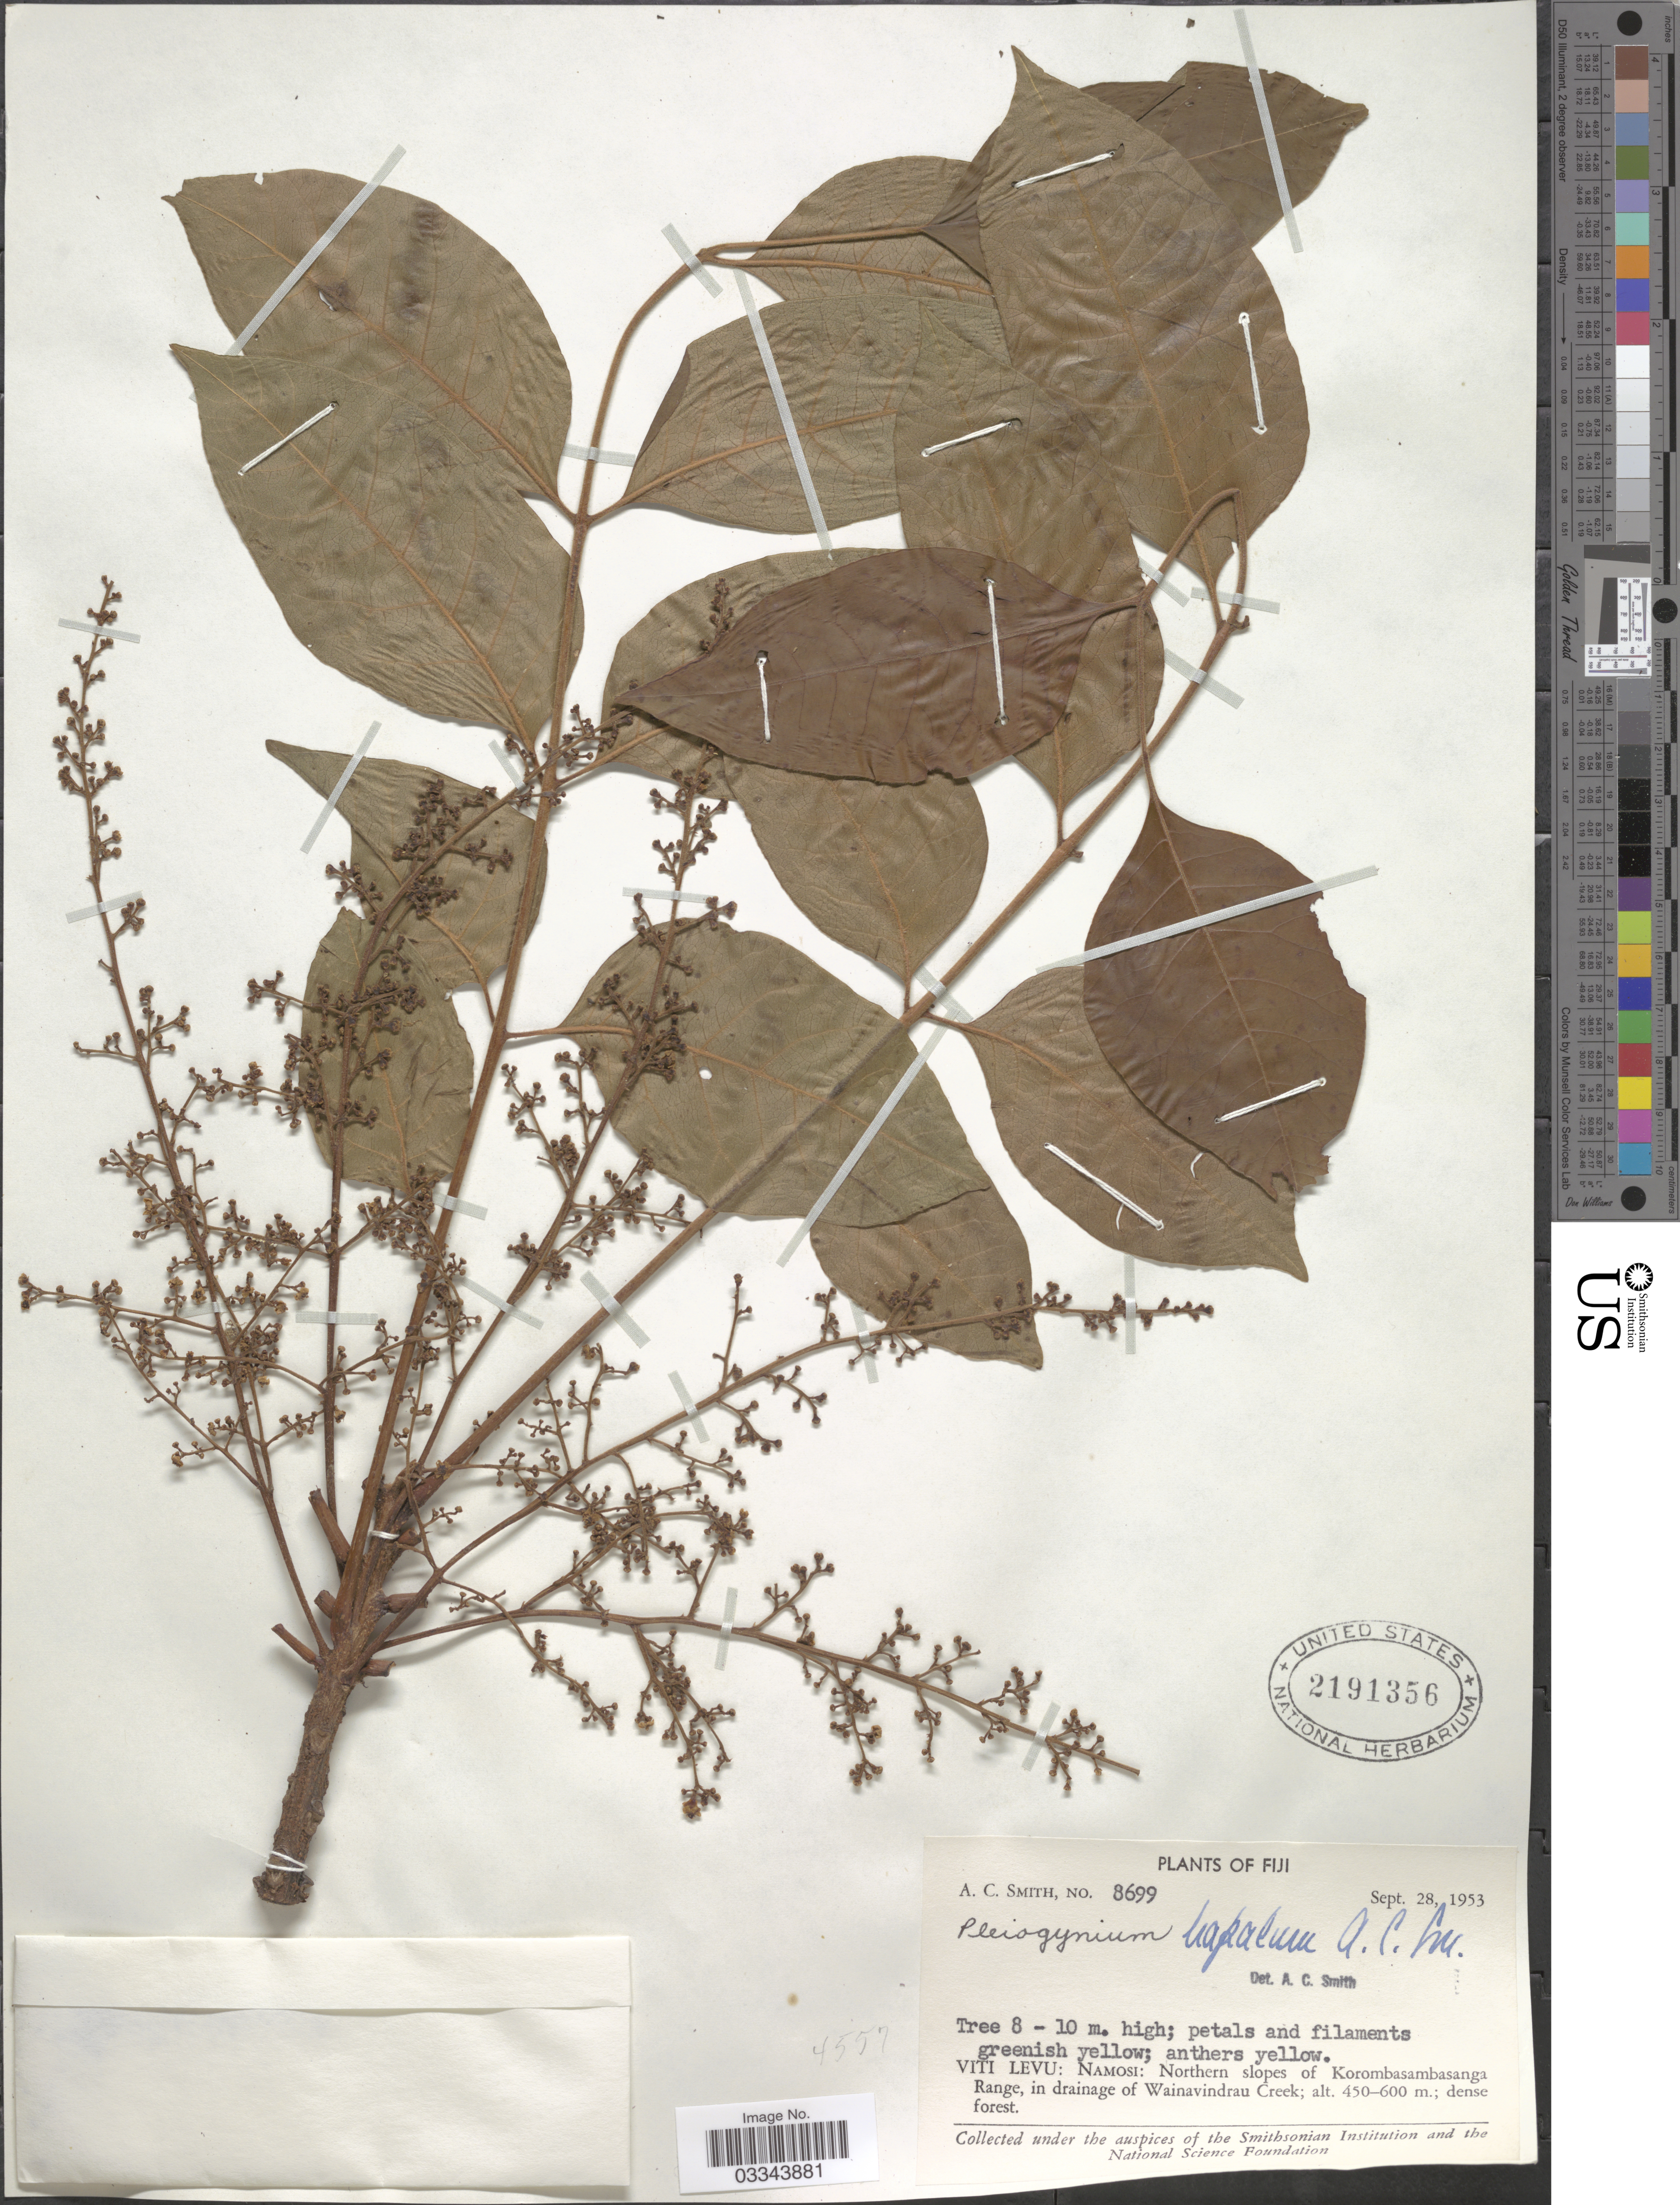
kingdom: Plantae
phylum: Tracheophyta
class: Magnoliopsida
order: Sapindales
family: Anacardiaceae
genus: Pleiogynium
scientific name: Pleiogynium hapalum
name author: A.C. Sm.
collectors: A. C. Smith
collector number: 8699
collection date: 1953-09-28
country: Fiji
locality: Viti Levu: Namosi: Northern slopes of Korombasambasanga Range, in drainage of Wainavindrau Creek.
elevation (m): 450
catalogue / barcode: US 2191356